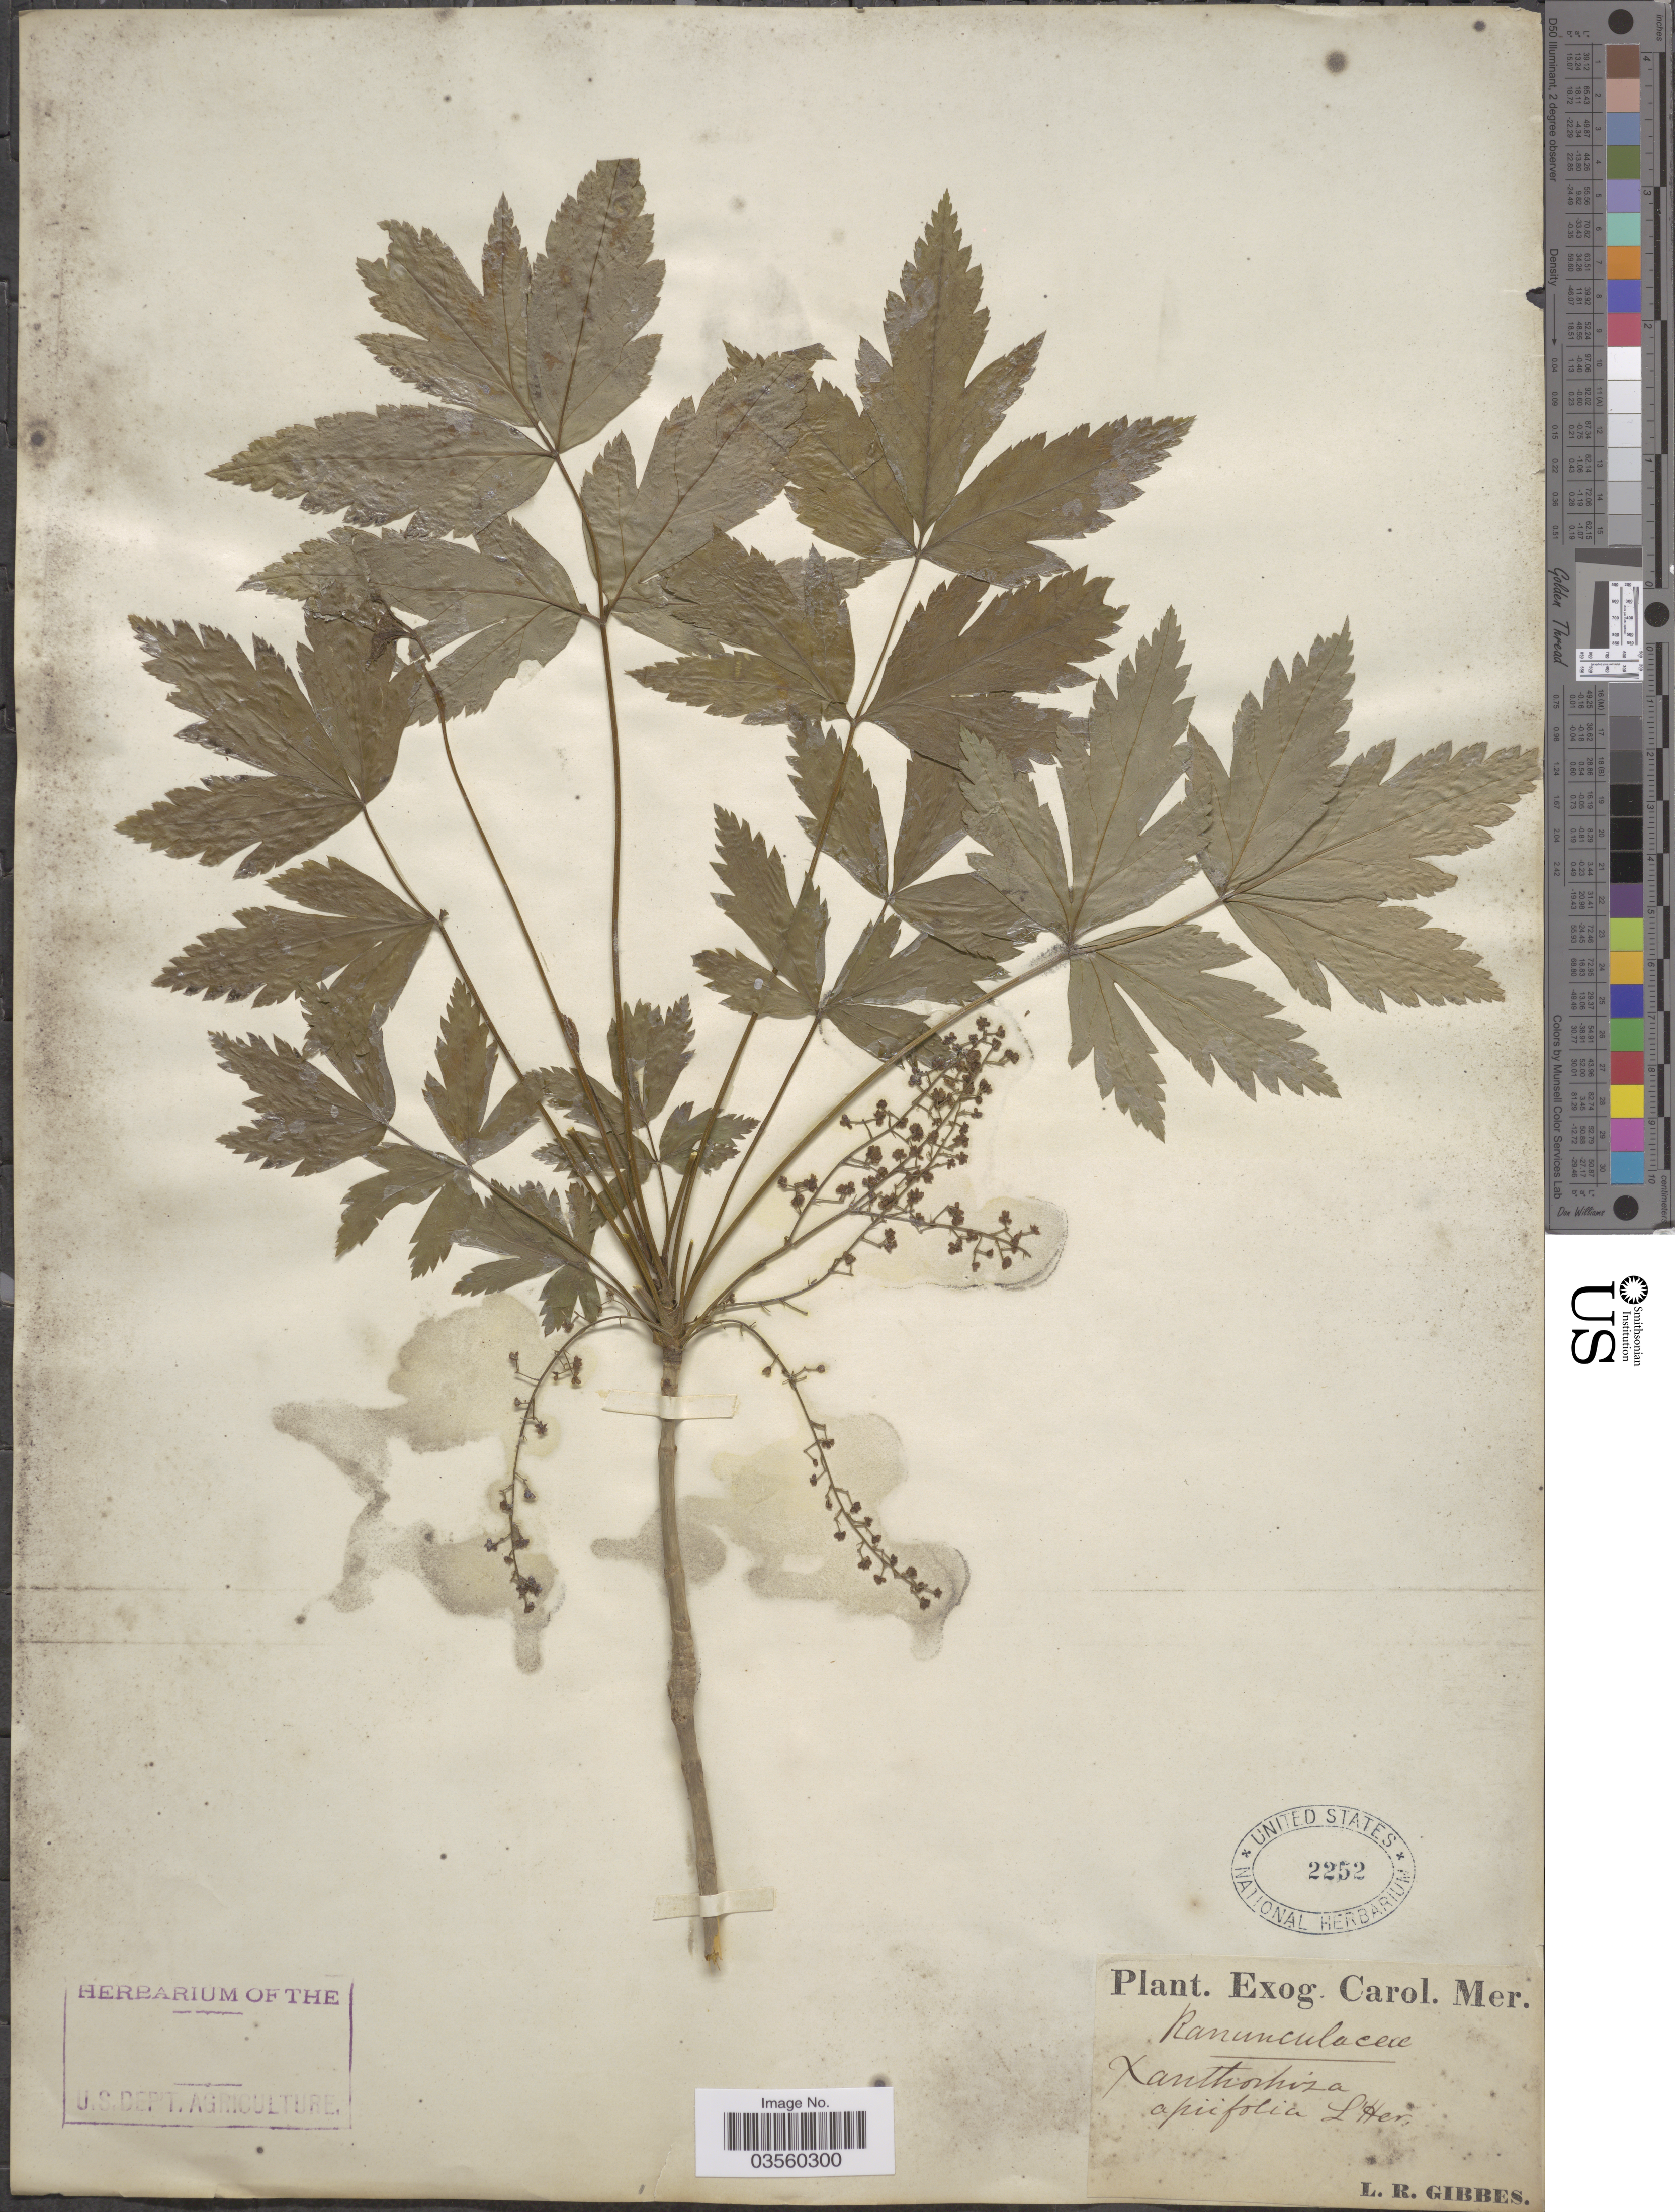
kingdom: Plantae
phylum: Tracheophyta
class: Magnoliopsida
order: Ranunculales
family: Ranunculaceae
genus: Xanthorhiza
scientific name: Xanthorhiza apiifolia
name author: L'Hér.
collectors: L. Gibbes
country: United States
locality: Exog. Carol Mer.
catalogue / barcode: US 2252